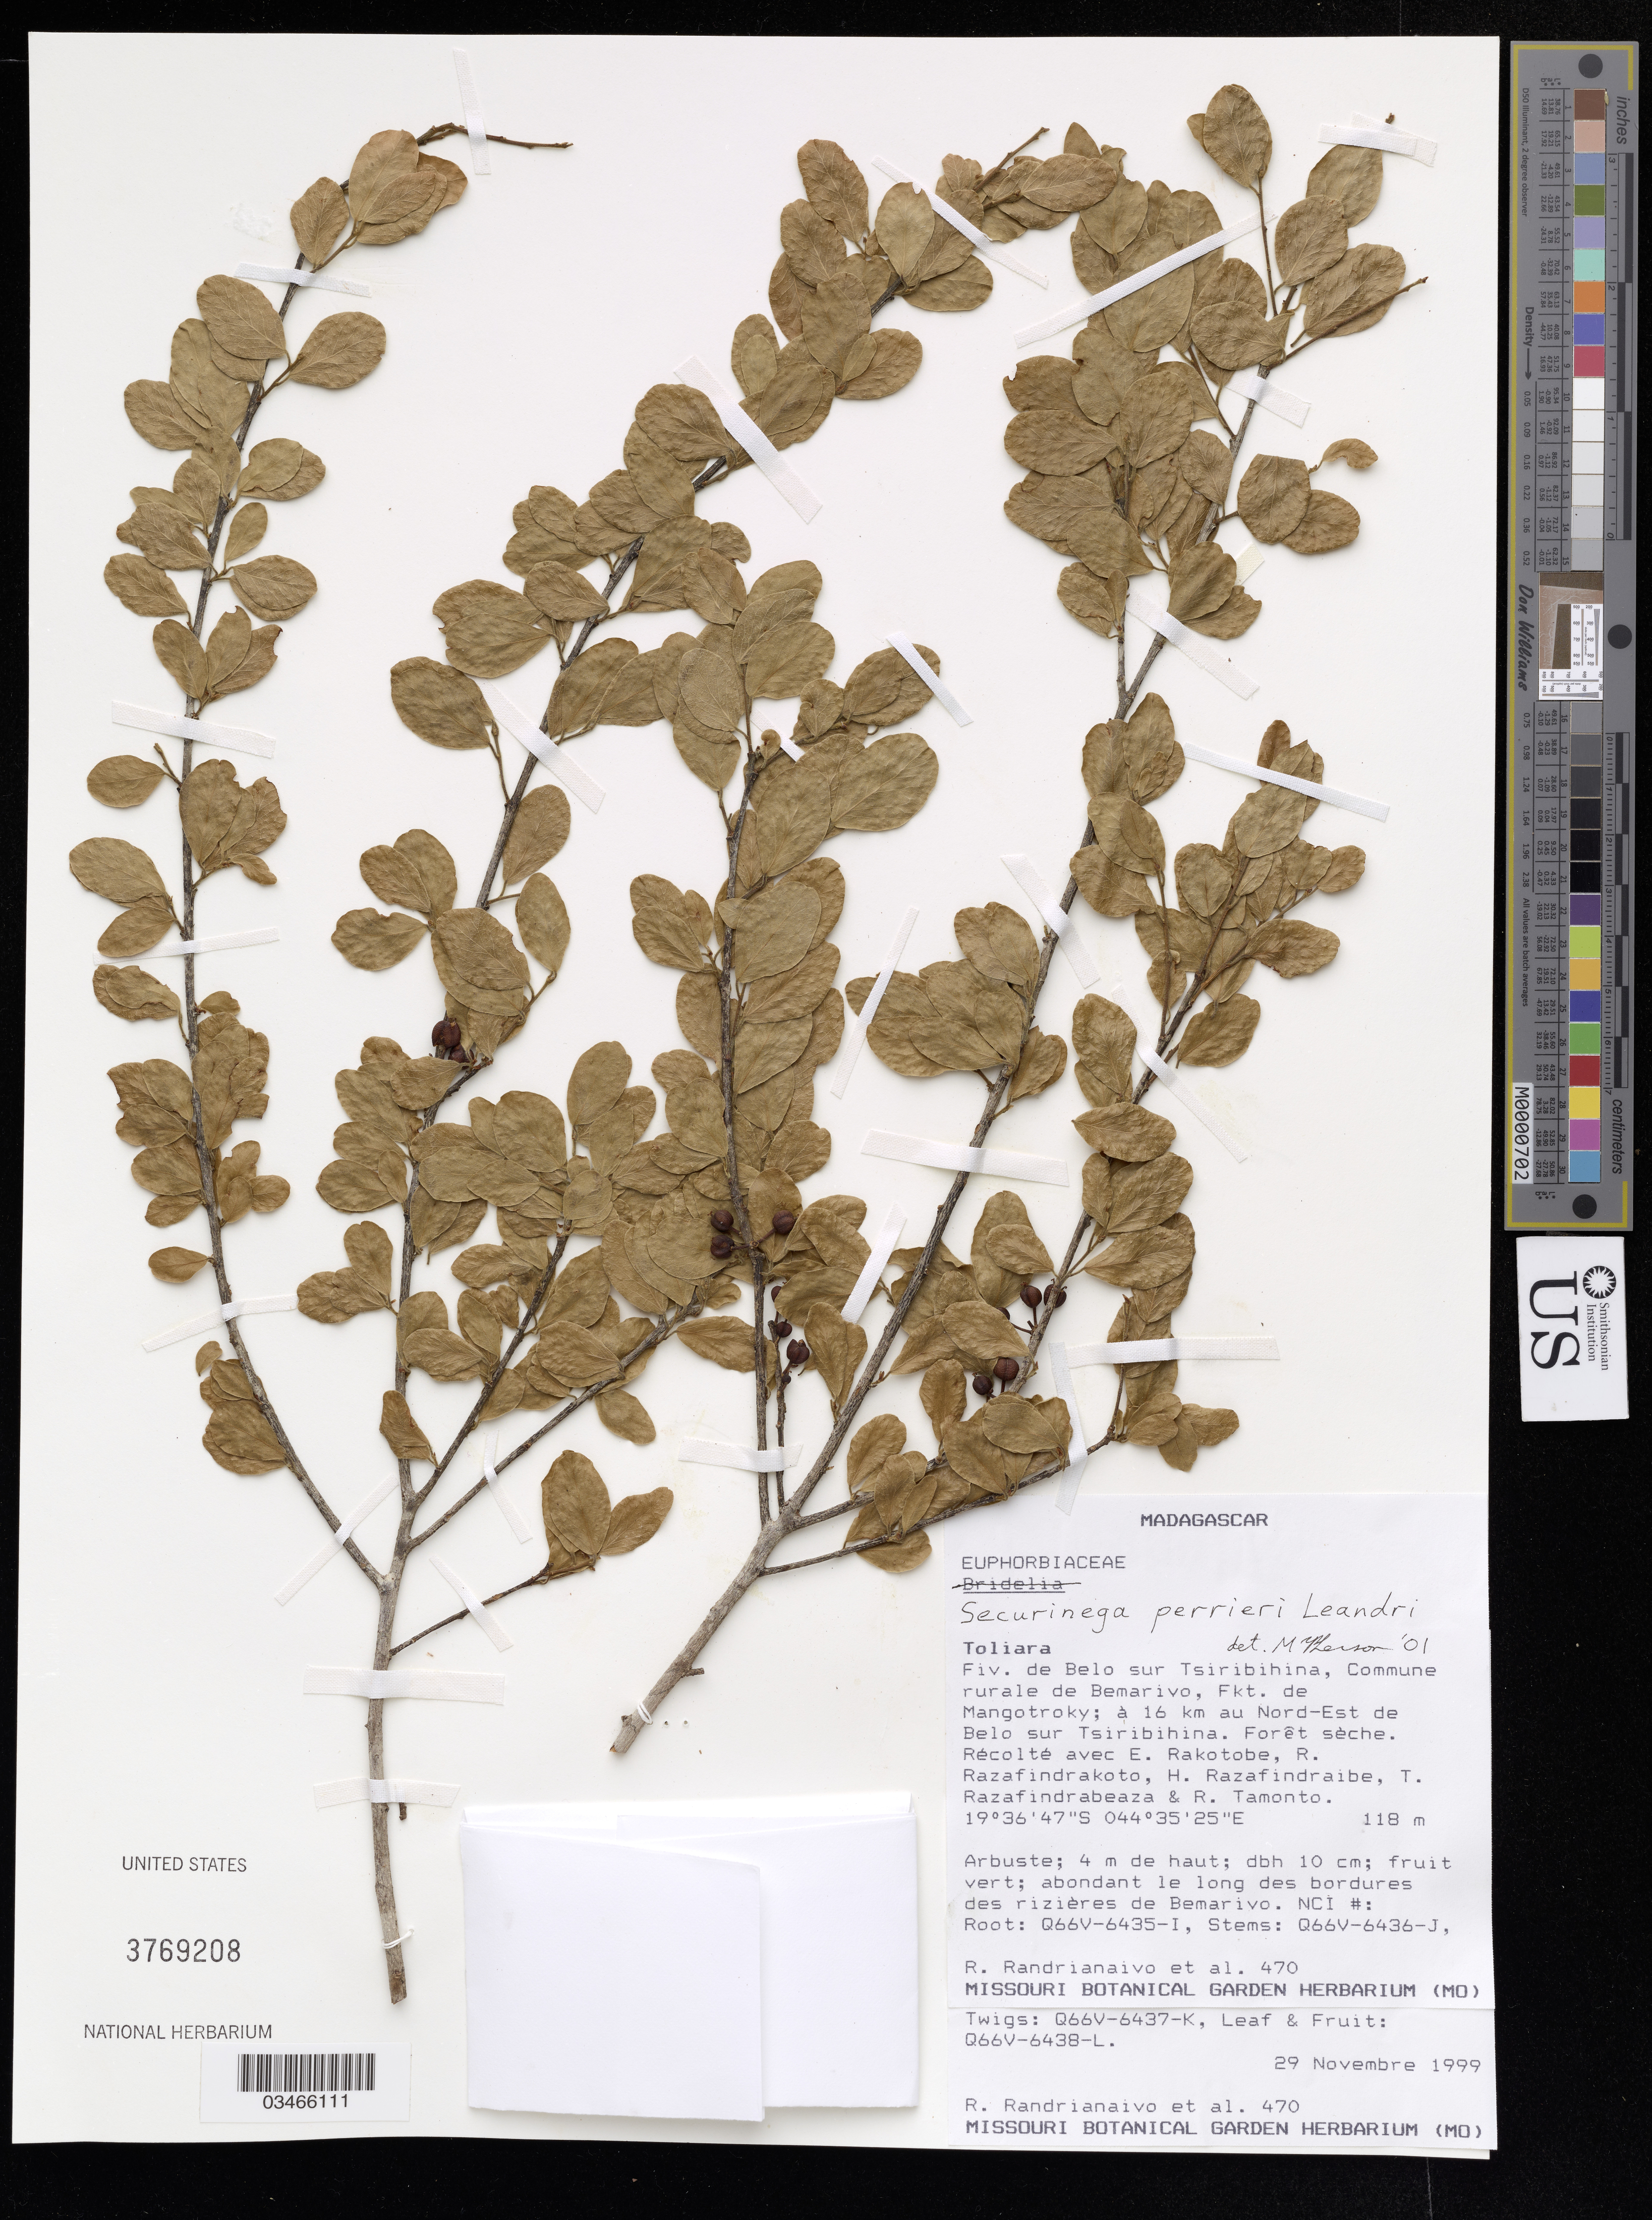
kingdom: Plantae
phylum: Tracheophyta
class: Magnoliopsida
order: Malpighiales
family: Phyllanthaceae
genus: Securinega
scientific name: Securinega perrieri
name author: Leandri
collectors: R. Randrianaivo & et al.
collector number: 470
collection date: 1999-11-29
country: Madagascar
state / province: Toliara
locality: Fiv. de Belo sur Tsiribihina, Commune rurale de Bemarivo, Fkt. de Mangotroky; à 16 km au Nord-Est de Belo sur Tsiribihina.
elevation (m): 118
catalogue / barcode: US 3769208